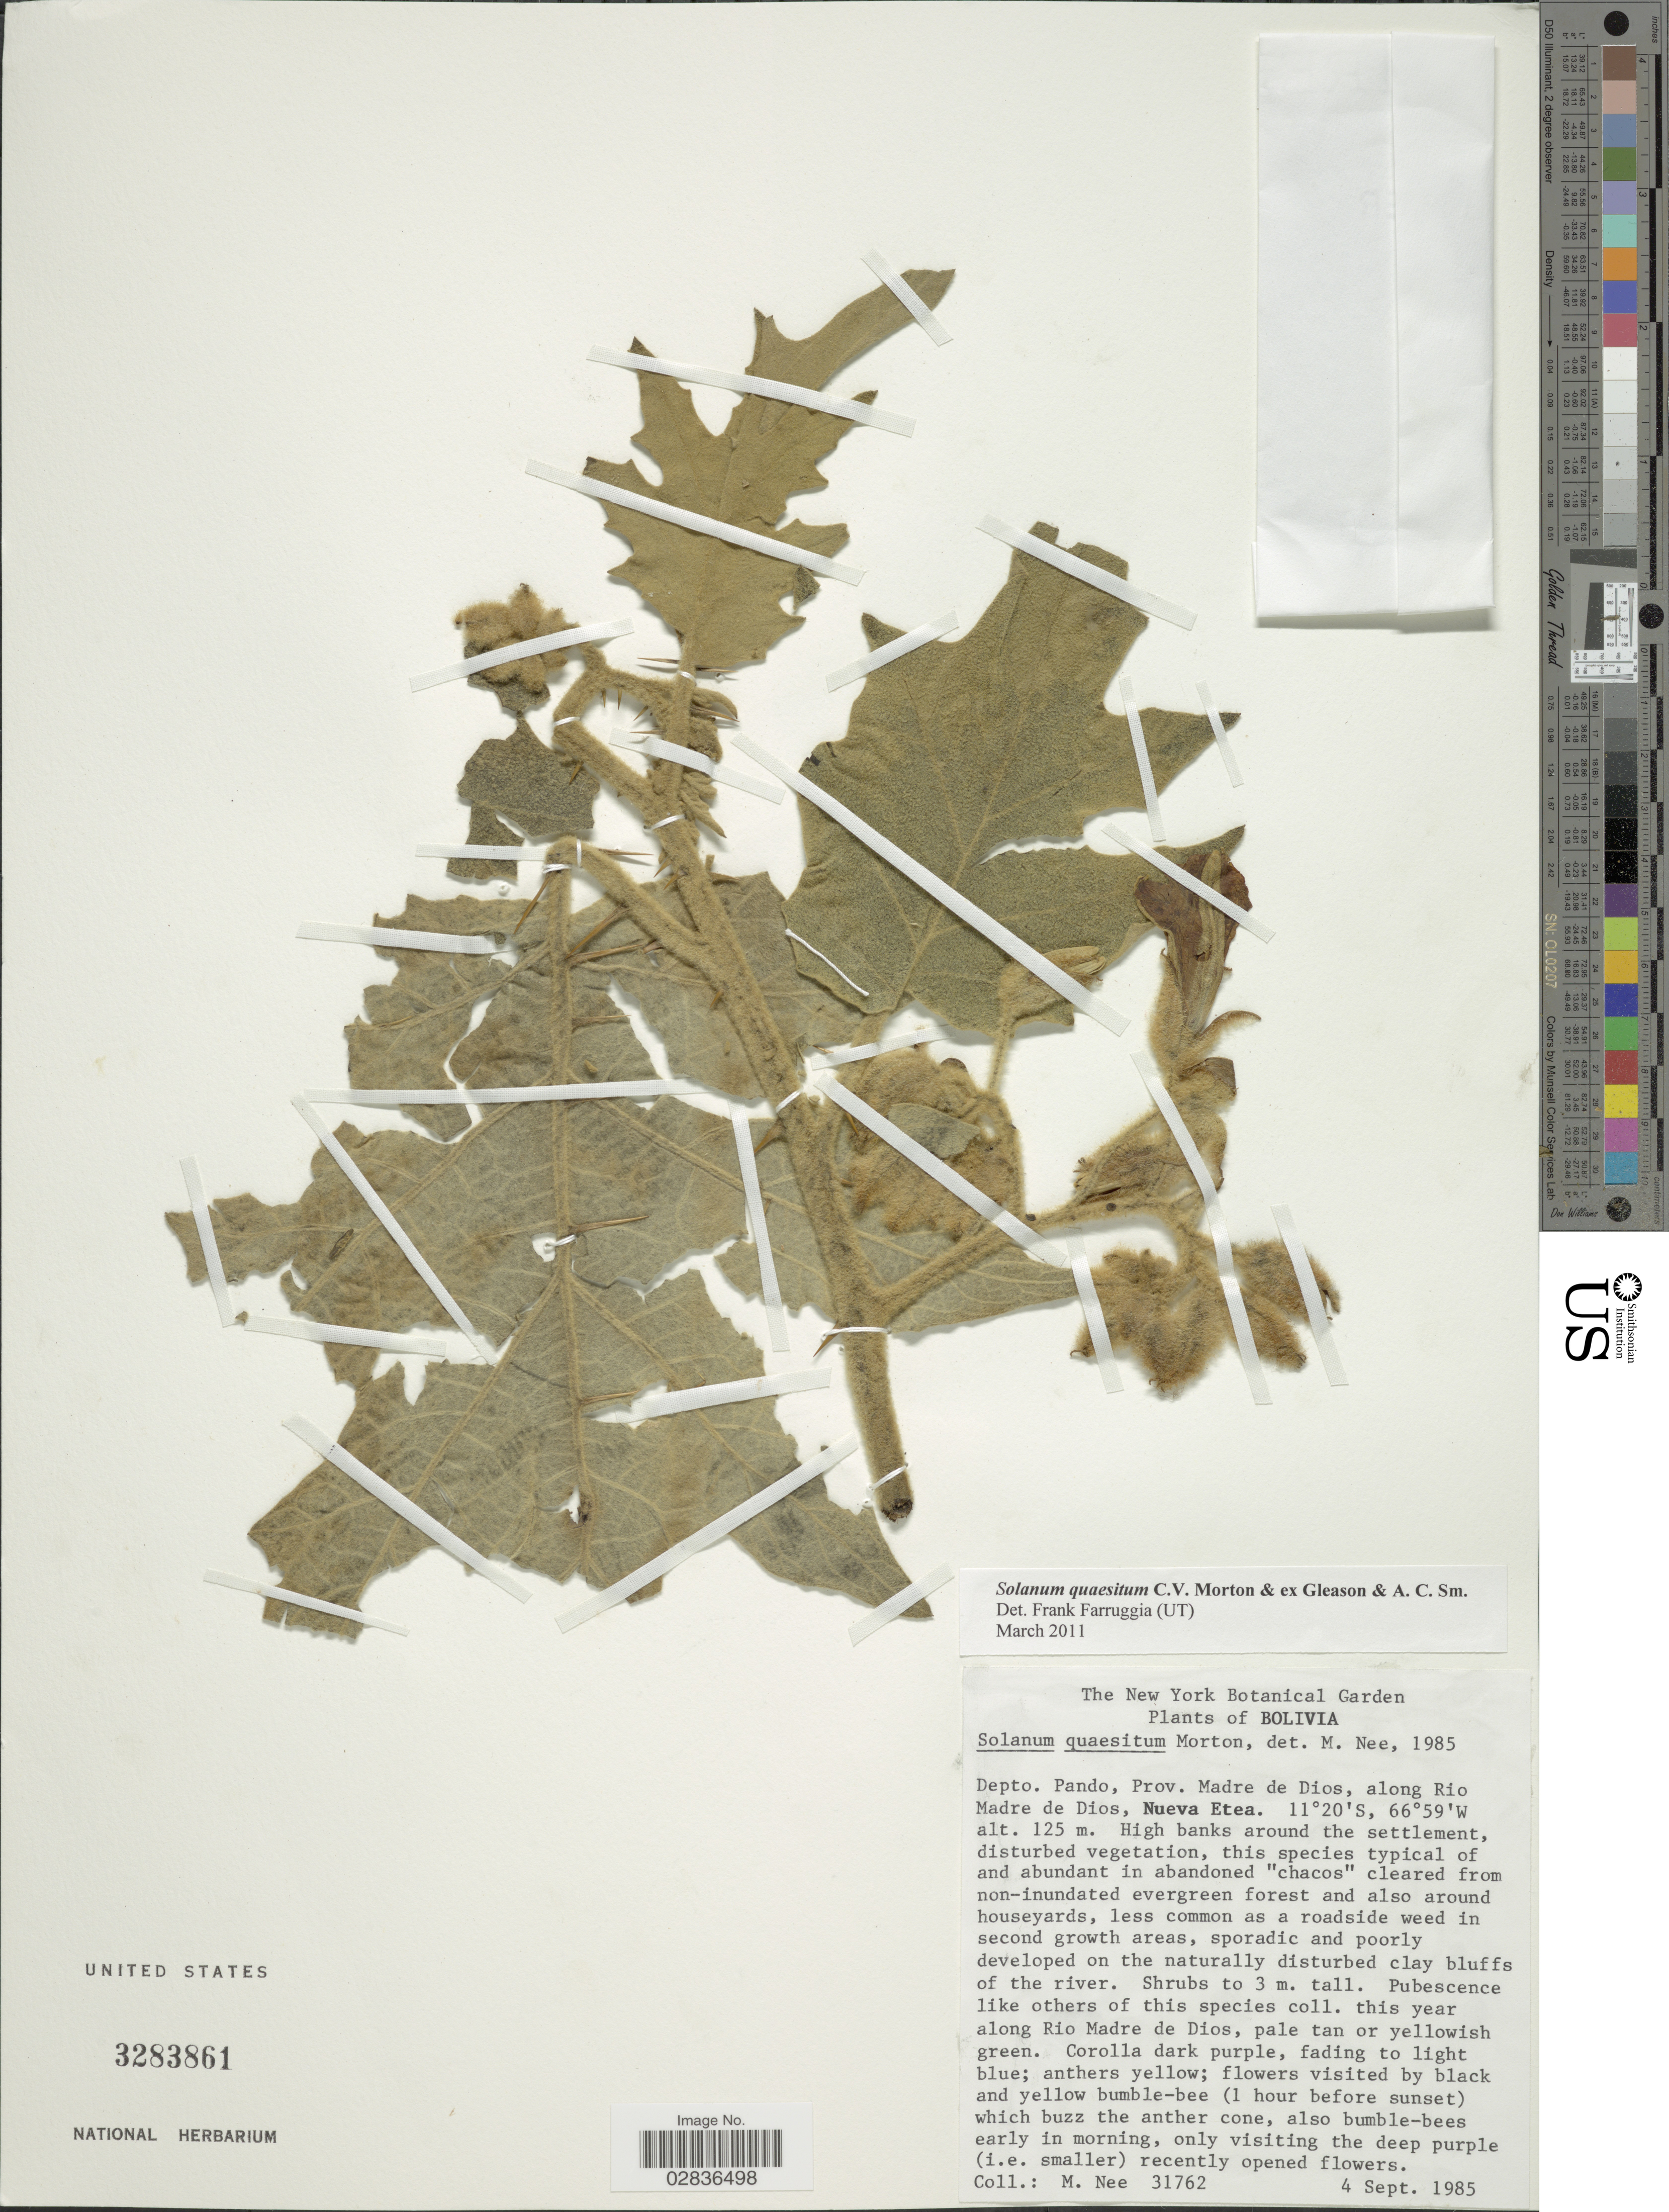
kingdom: Plantae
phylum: Tracheophyta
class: Magnoliopsida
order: Solanales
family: Solanaceae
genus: Solanum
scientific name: Solanum quaesitum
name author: C.V. Morton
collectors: M. Nee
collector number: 31762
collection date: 1985-09-04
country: Peru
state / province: Madre de Dios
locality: Depto. Pando, Prov. Madre de Dios, along Rio Madre de Dios, Nueva Etea.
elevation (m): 125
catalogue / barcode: US 3283861